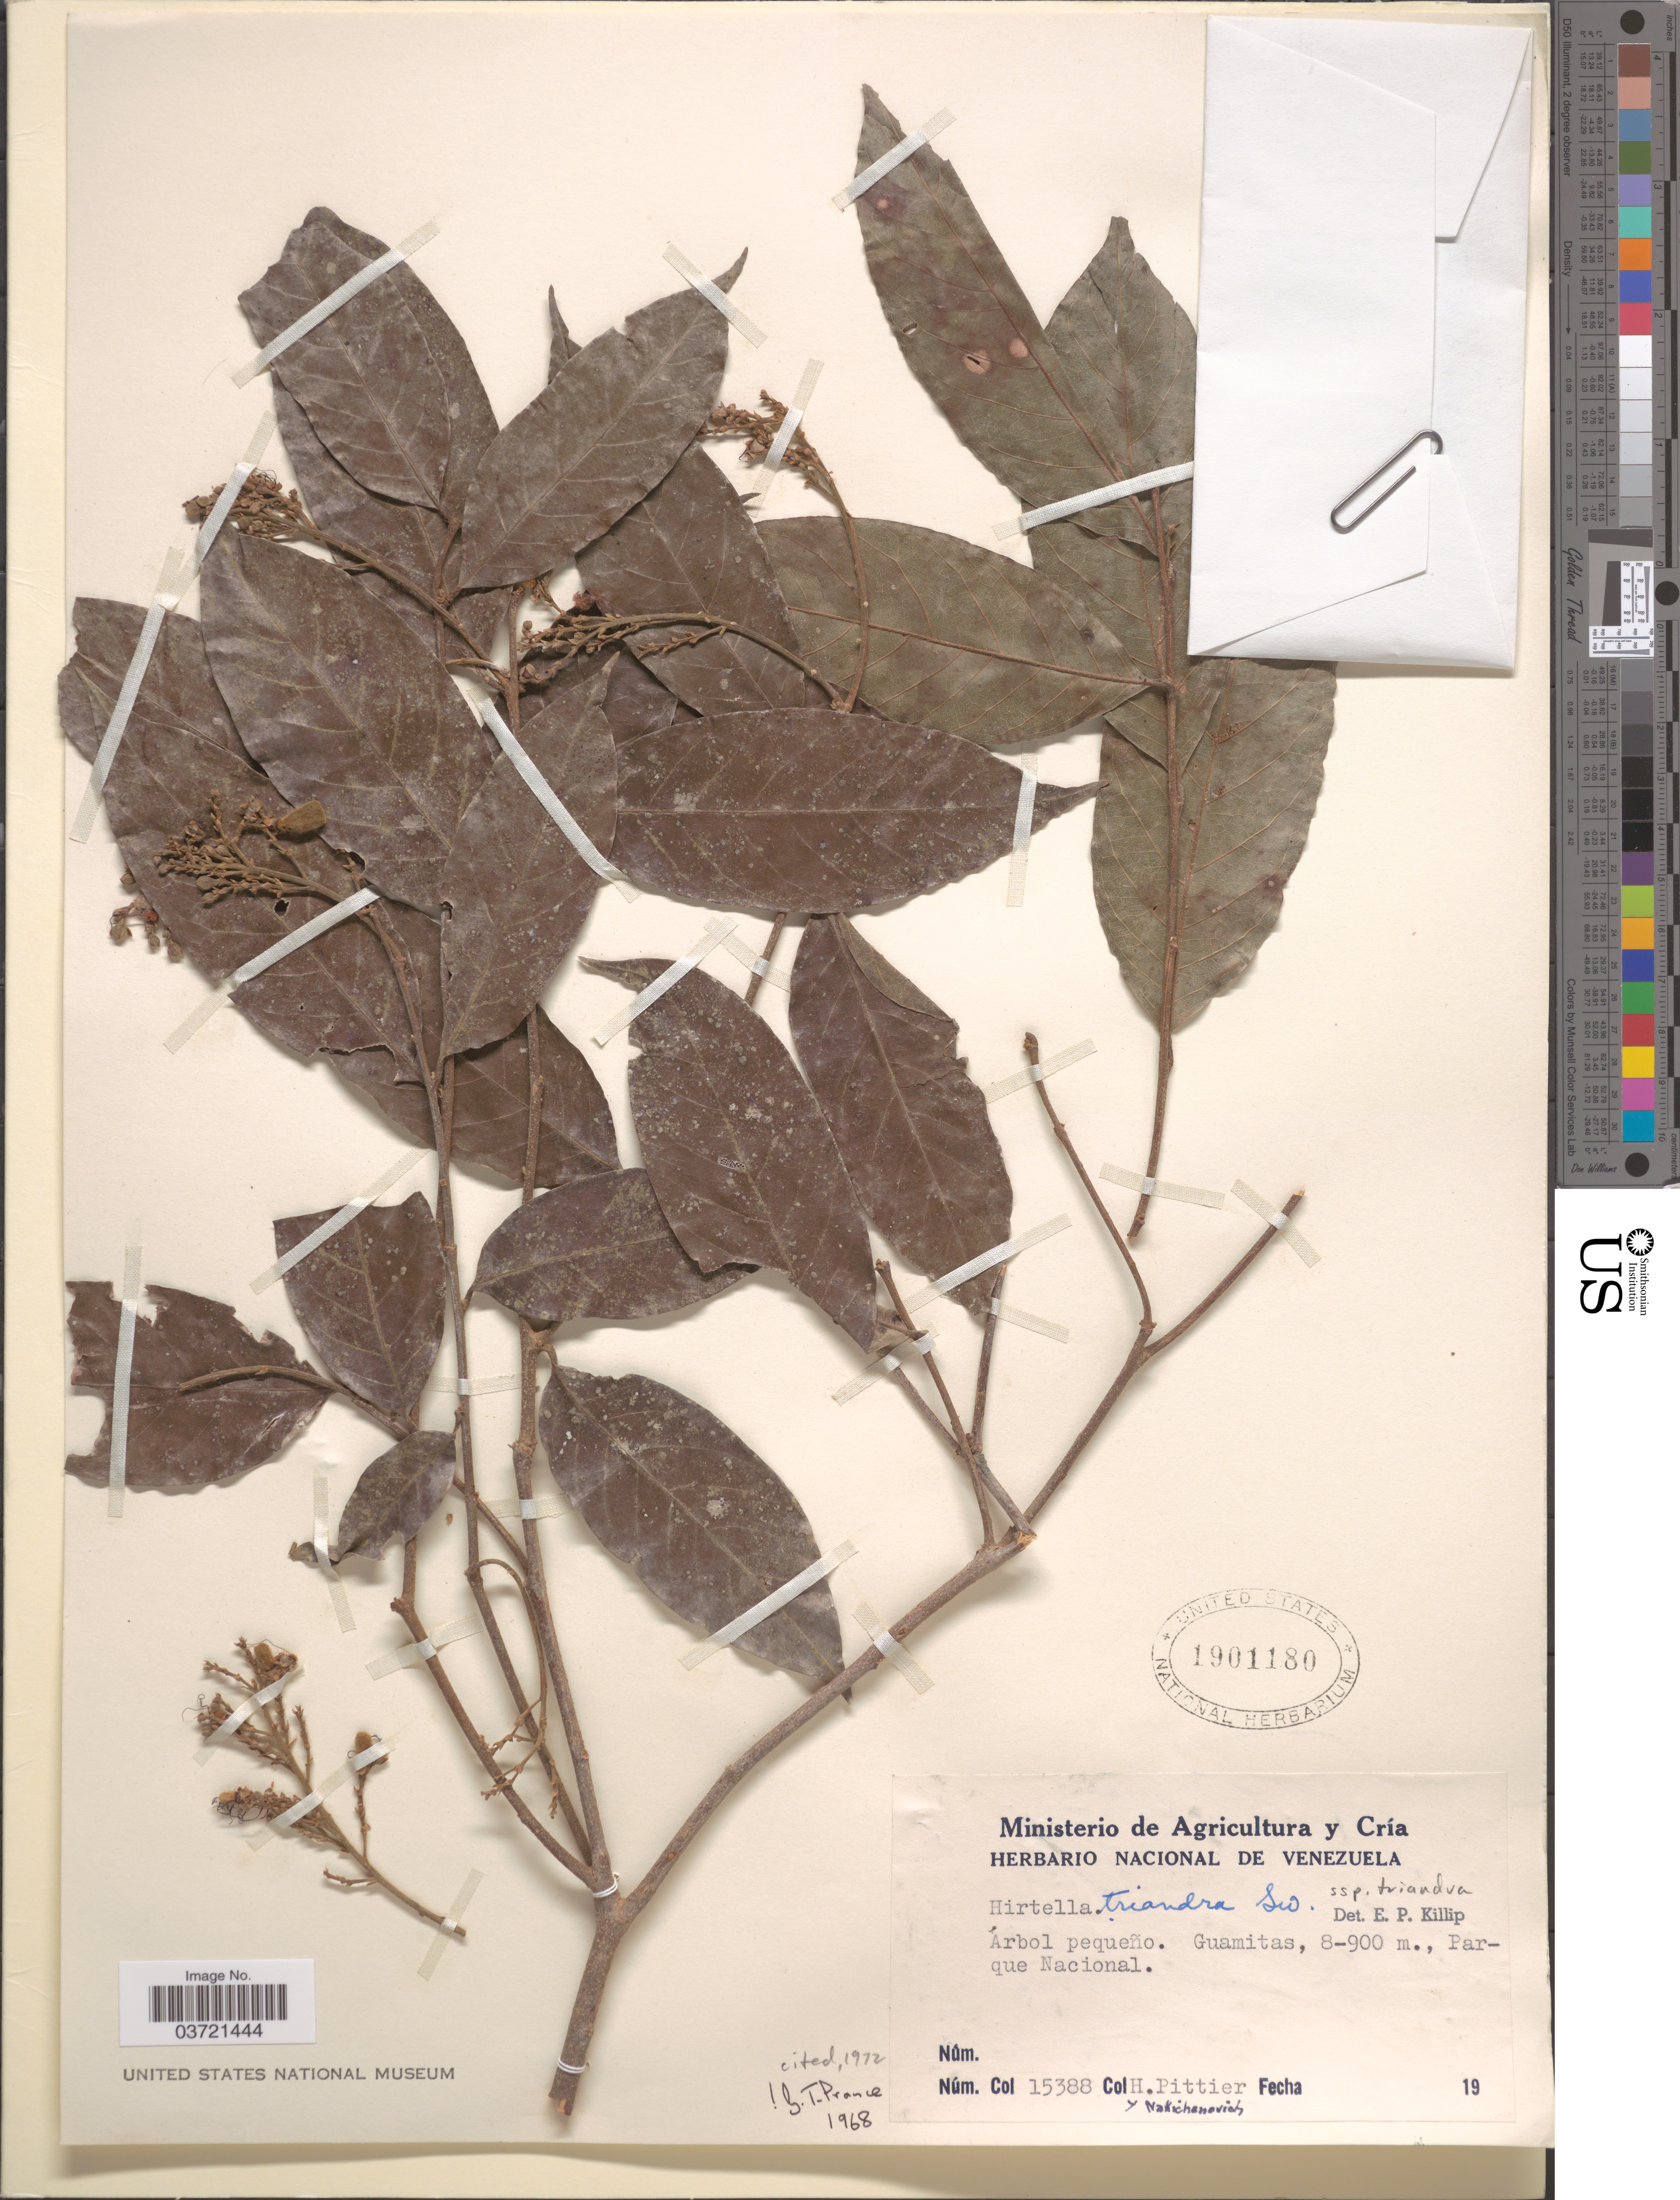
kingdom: Plantae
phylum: Tracheophyta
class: Magnoliopsida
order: Malpighiales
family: Chrysobalanaceae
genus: Hirtella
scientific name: Hirtella triandra subsp. triandra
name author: Sw.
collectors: H. F. Pittier & Nakichenovich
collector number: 15388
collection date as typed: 19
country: Venezuela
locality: Guamitas, Parque Nacional.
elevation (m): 800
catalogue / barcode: US 1901180